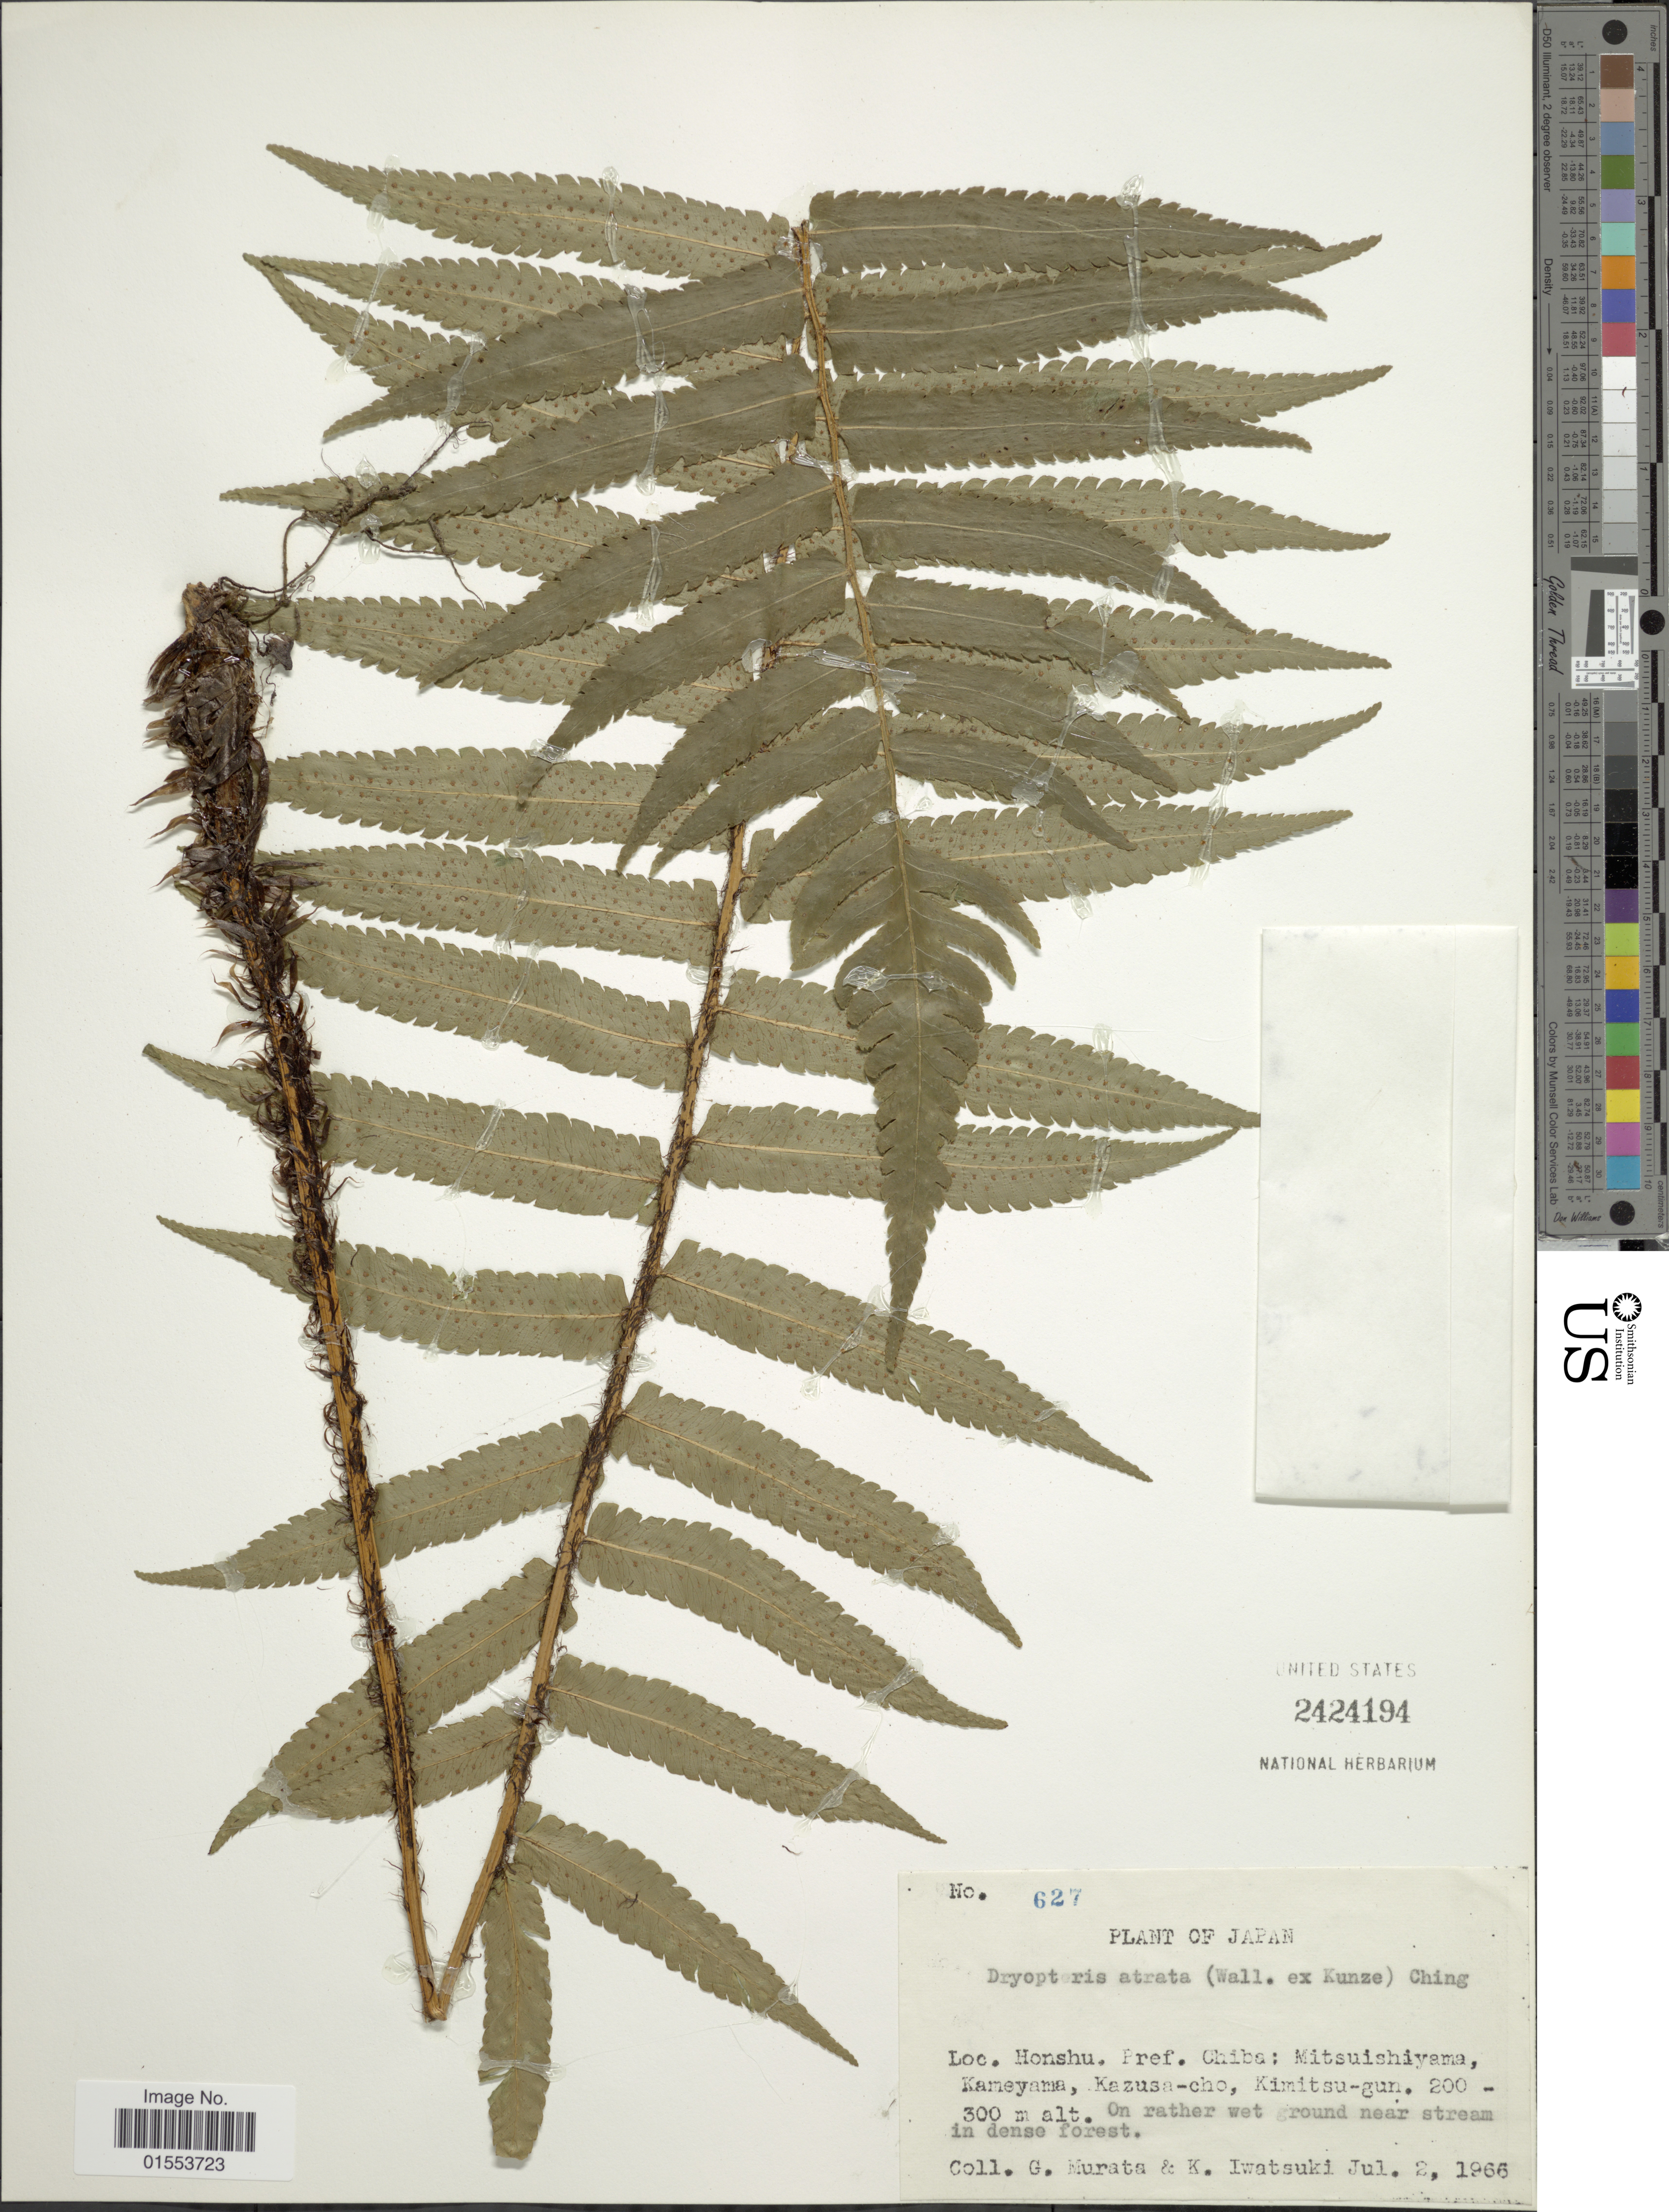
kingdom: Plantae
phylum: Tracheophyta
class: Polypodiopsida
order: Polypodiales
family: Dryopteridaceae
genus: Dryopteris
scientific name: Dryopteris atrata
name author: (Wall. ex Kunze) Ching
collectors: G. Murata & K. Iwatsuki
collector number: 627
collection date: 1966-07-02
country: Japan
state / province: Tiba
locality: Japan. Honshu. Pref. Chiba: Mitsuishiyama, Kameyama, Kazusa-cho, Kimitsu-gun.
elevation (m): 200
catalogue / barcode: US 2424194